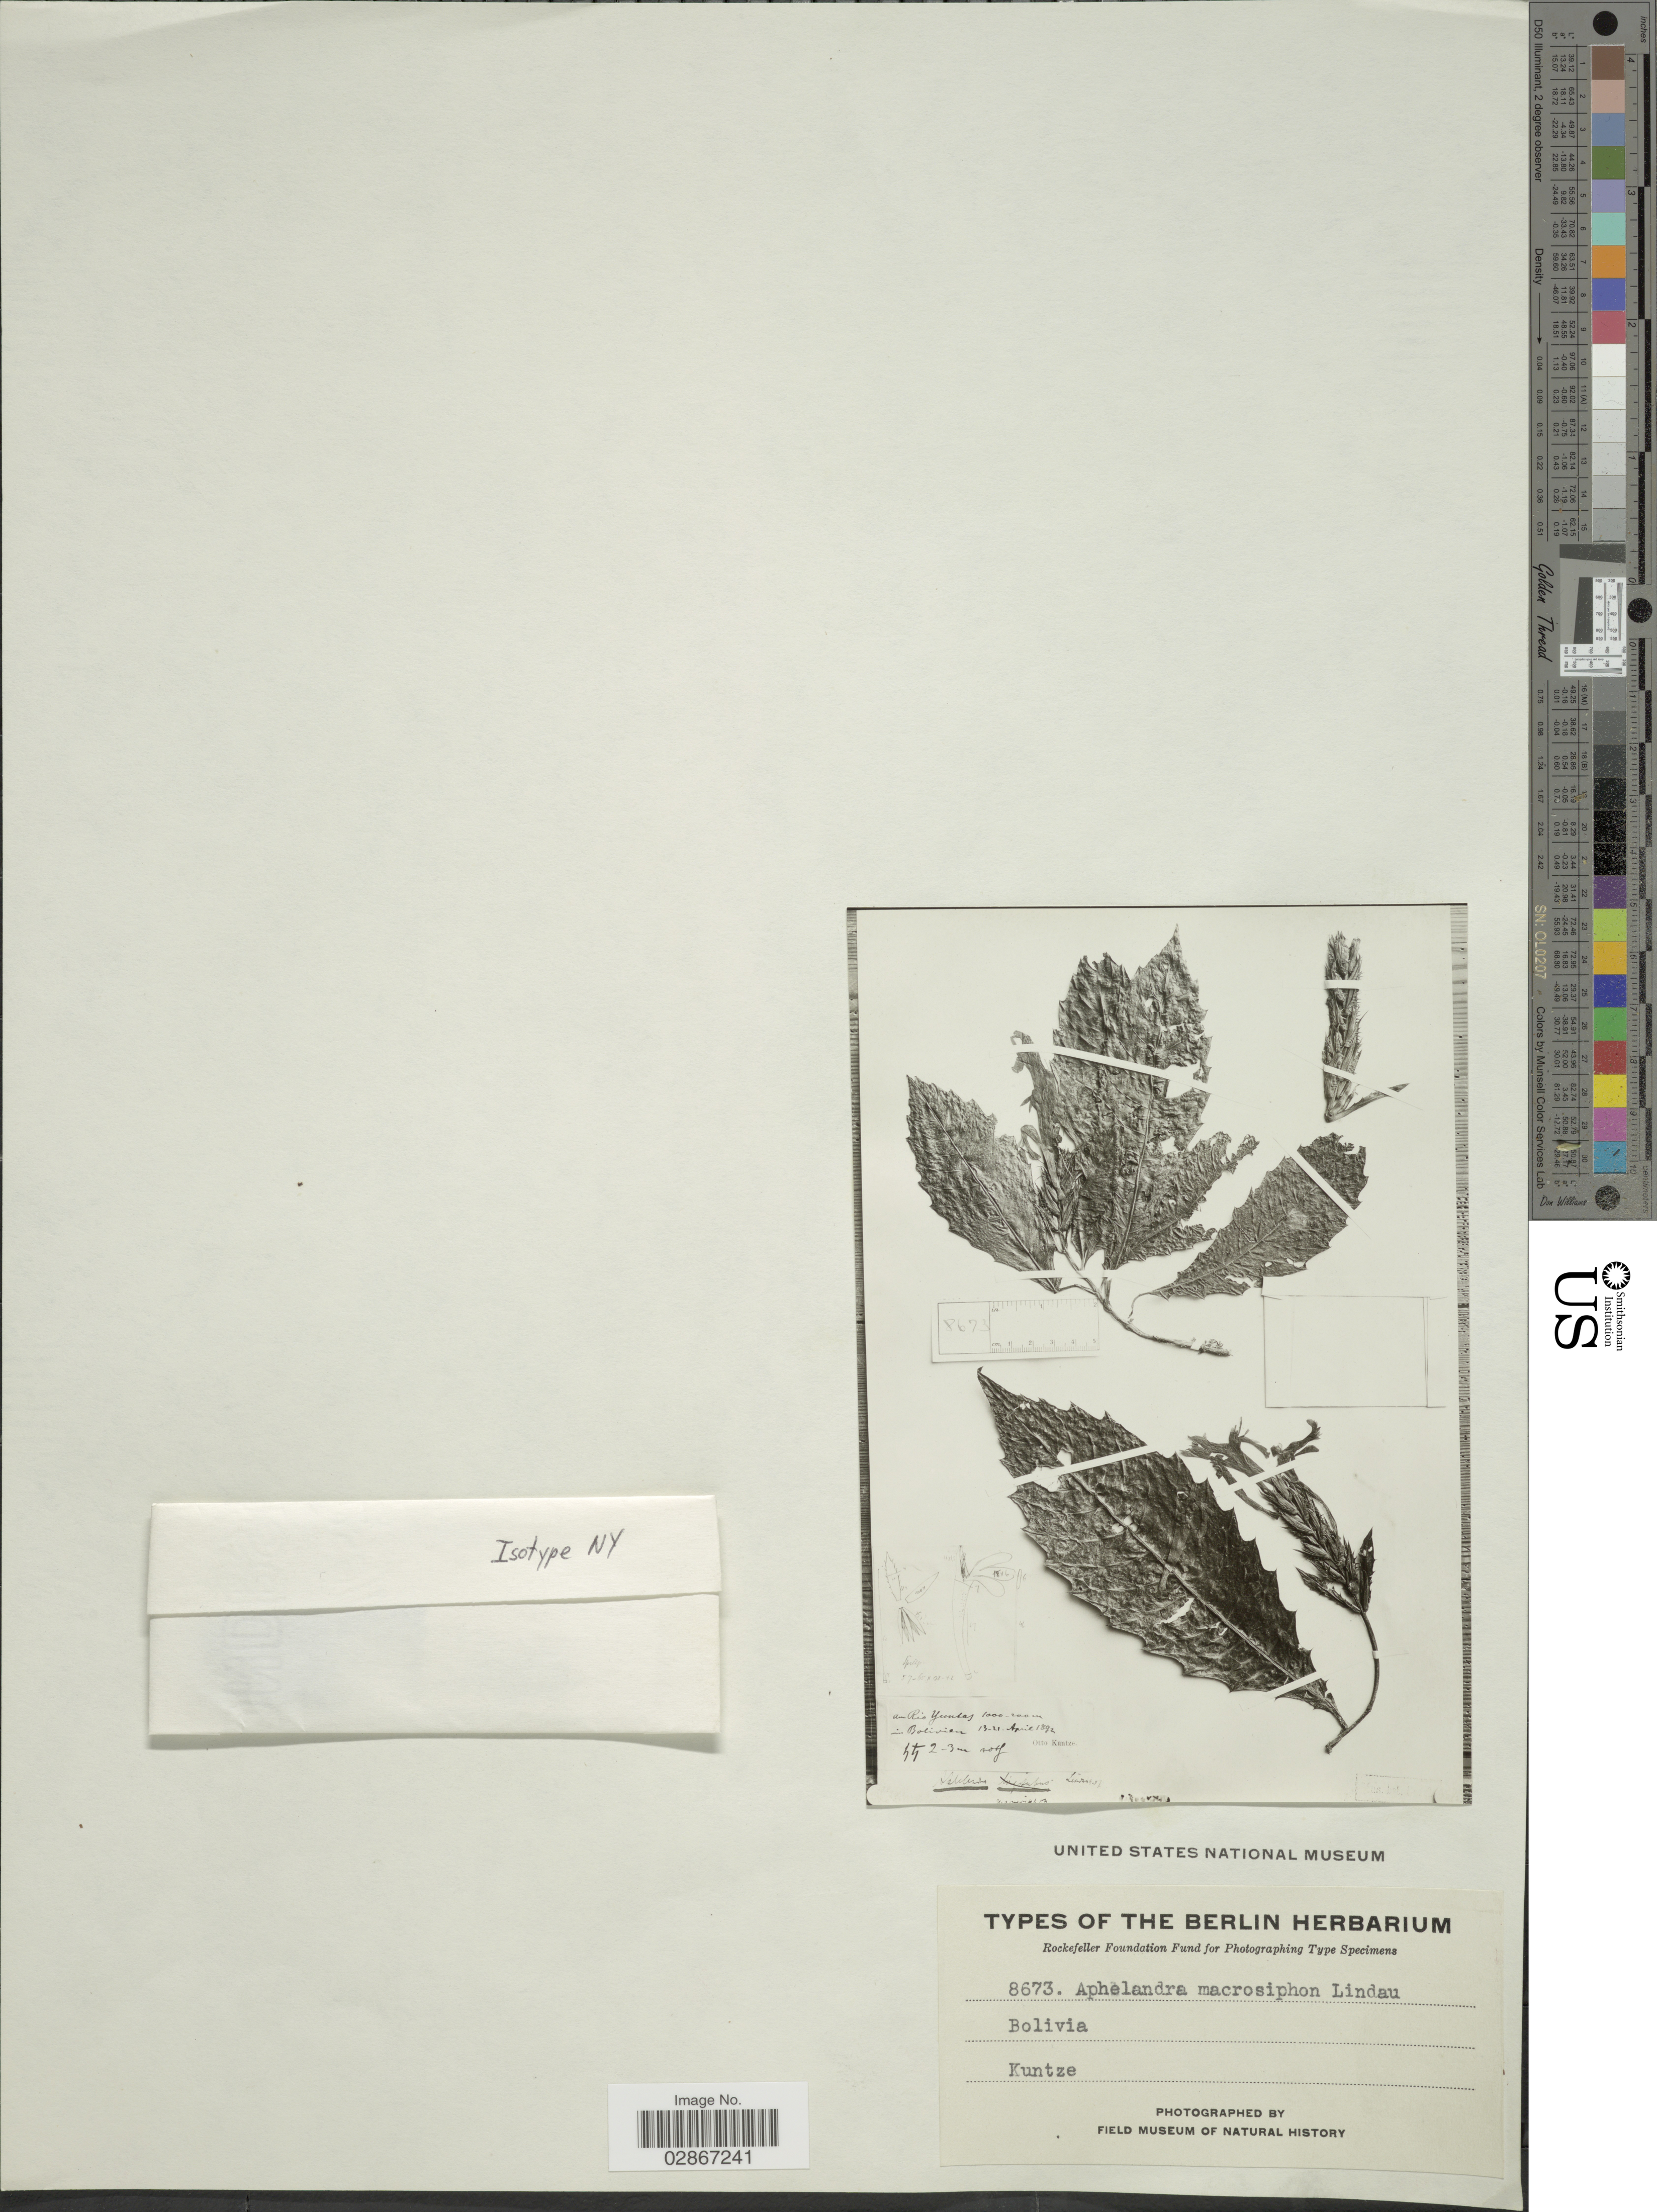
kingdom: Plantae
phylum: Tracheophyta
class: Magnoliopsida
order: Lamiales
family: Acanthaceae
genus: Aphelandra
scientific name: Aphelandra macrosiphon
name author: Lindau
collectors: C.E.O. Kuntze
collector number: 8673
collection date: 1892-04-13/1892-04-21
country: Bolivia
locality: Am Rio Yundas.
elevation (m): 200